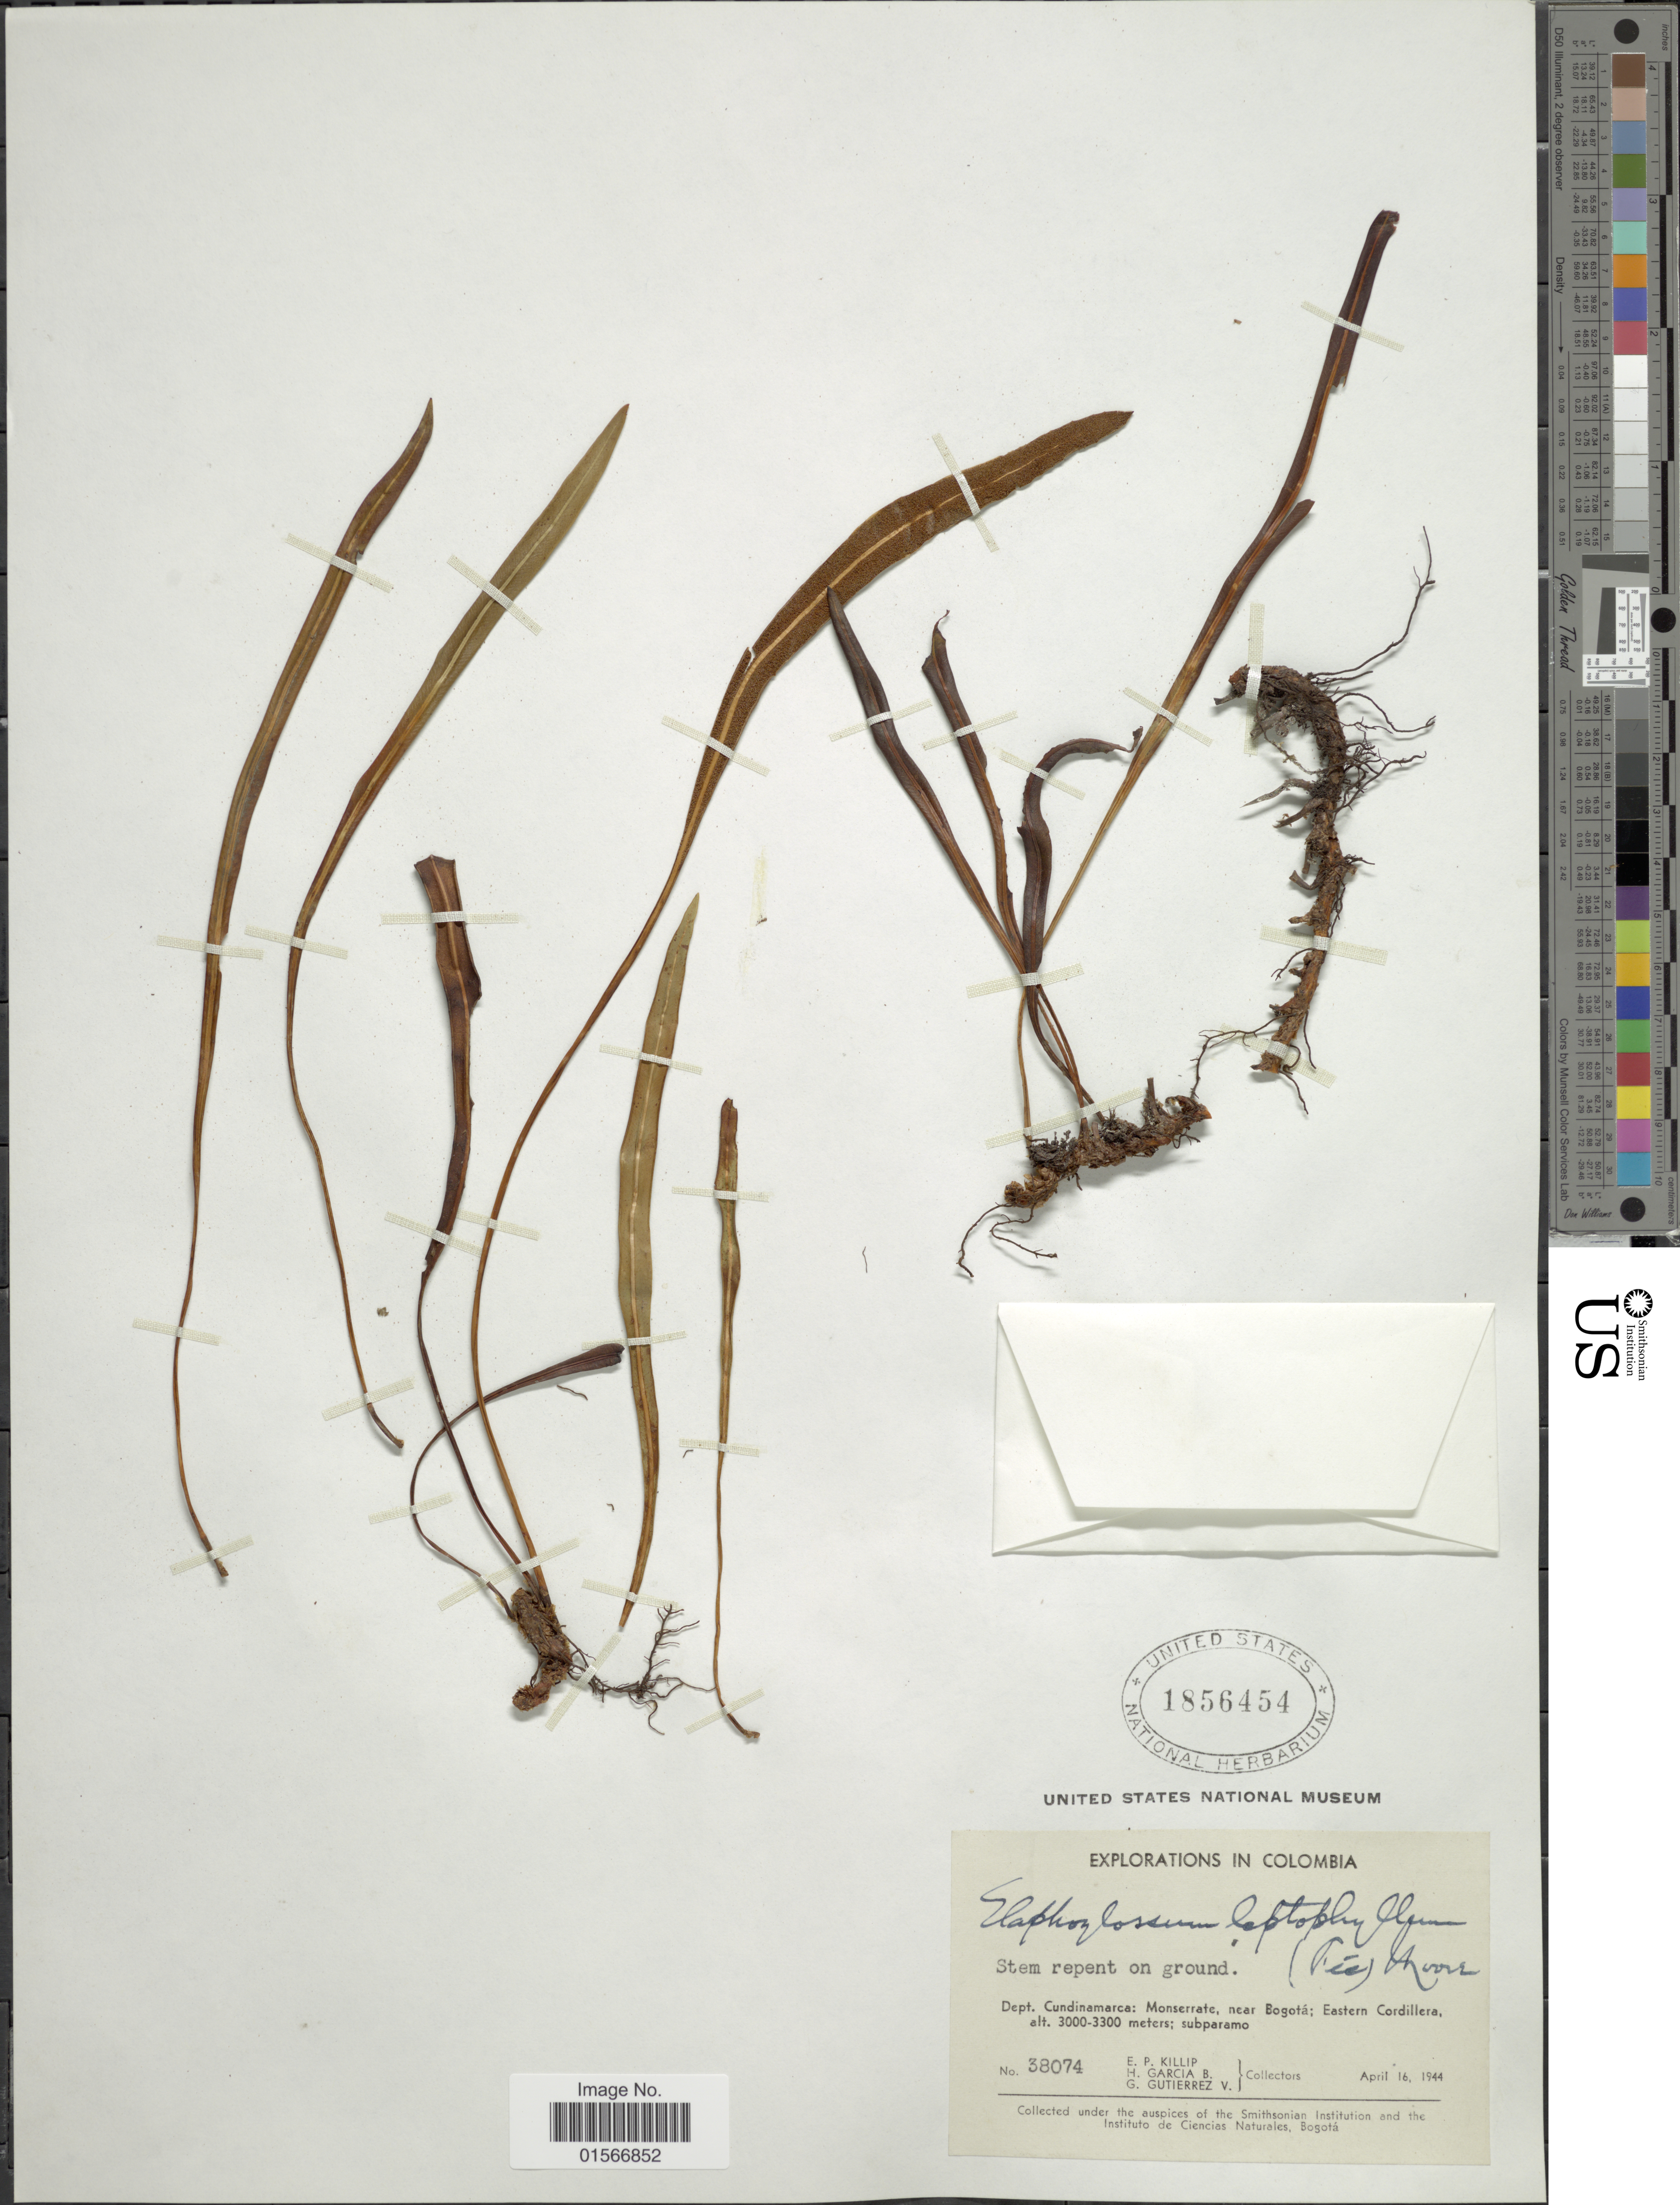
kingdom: Plantae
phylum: Tracheophyta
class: Polypodiopsida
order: Polypodiales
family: Dryopteridaceae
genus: Elaphoglossum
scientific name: Elaphoglossum leptophyllum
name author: (Fée) T. Moore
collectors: E. P. Killip, H. García Barriga & G. Gutiérrez V.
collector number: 38074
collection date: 1944-04-16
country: Colombia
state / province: Cundinamarca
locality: Dept. Cundinamarca: Monseratte, near Bogotá; Eastern Cordillera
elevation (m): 3000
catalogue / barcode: US 1856454